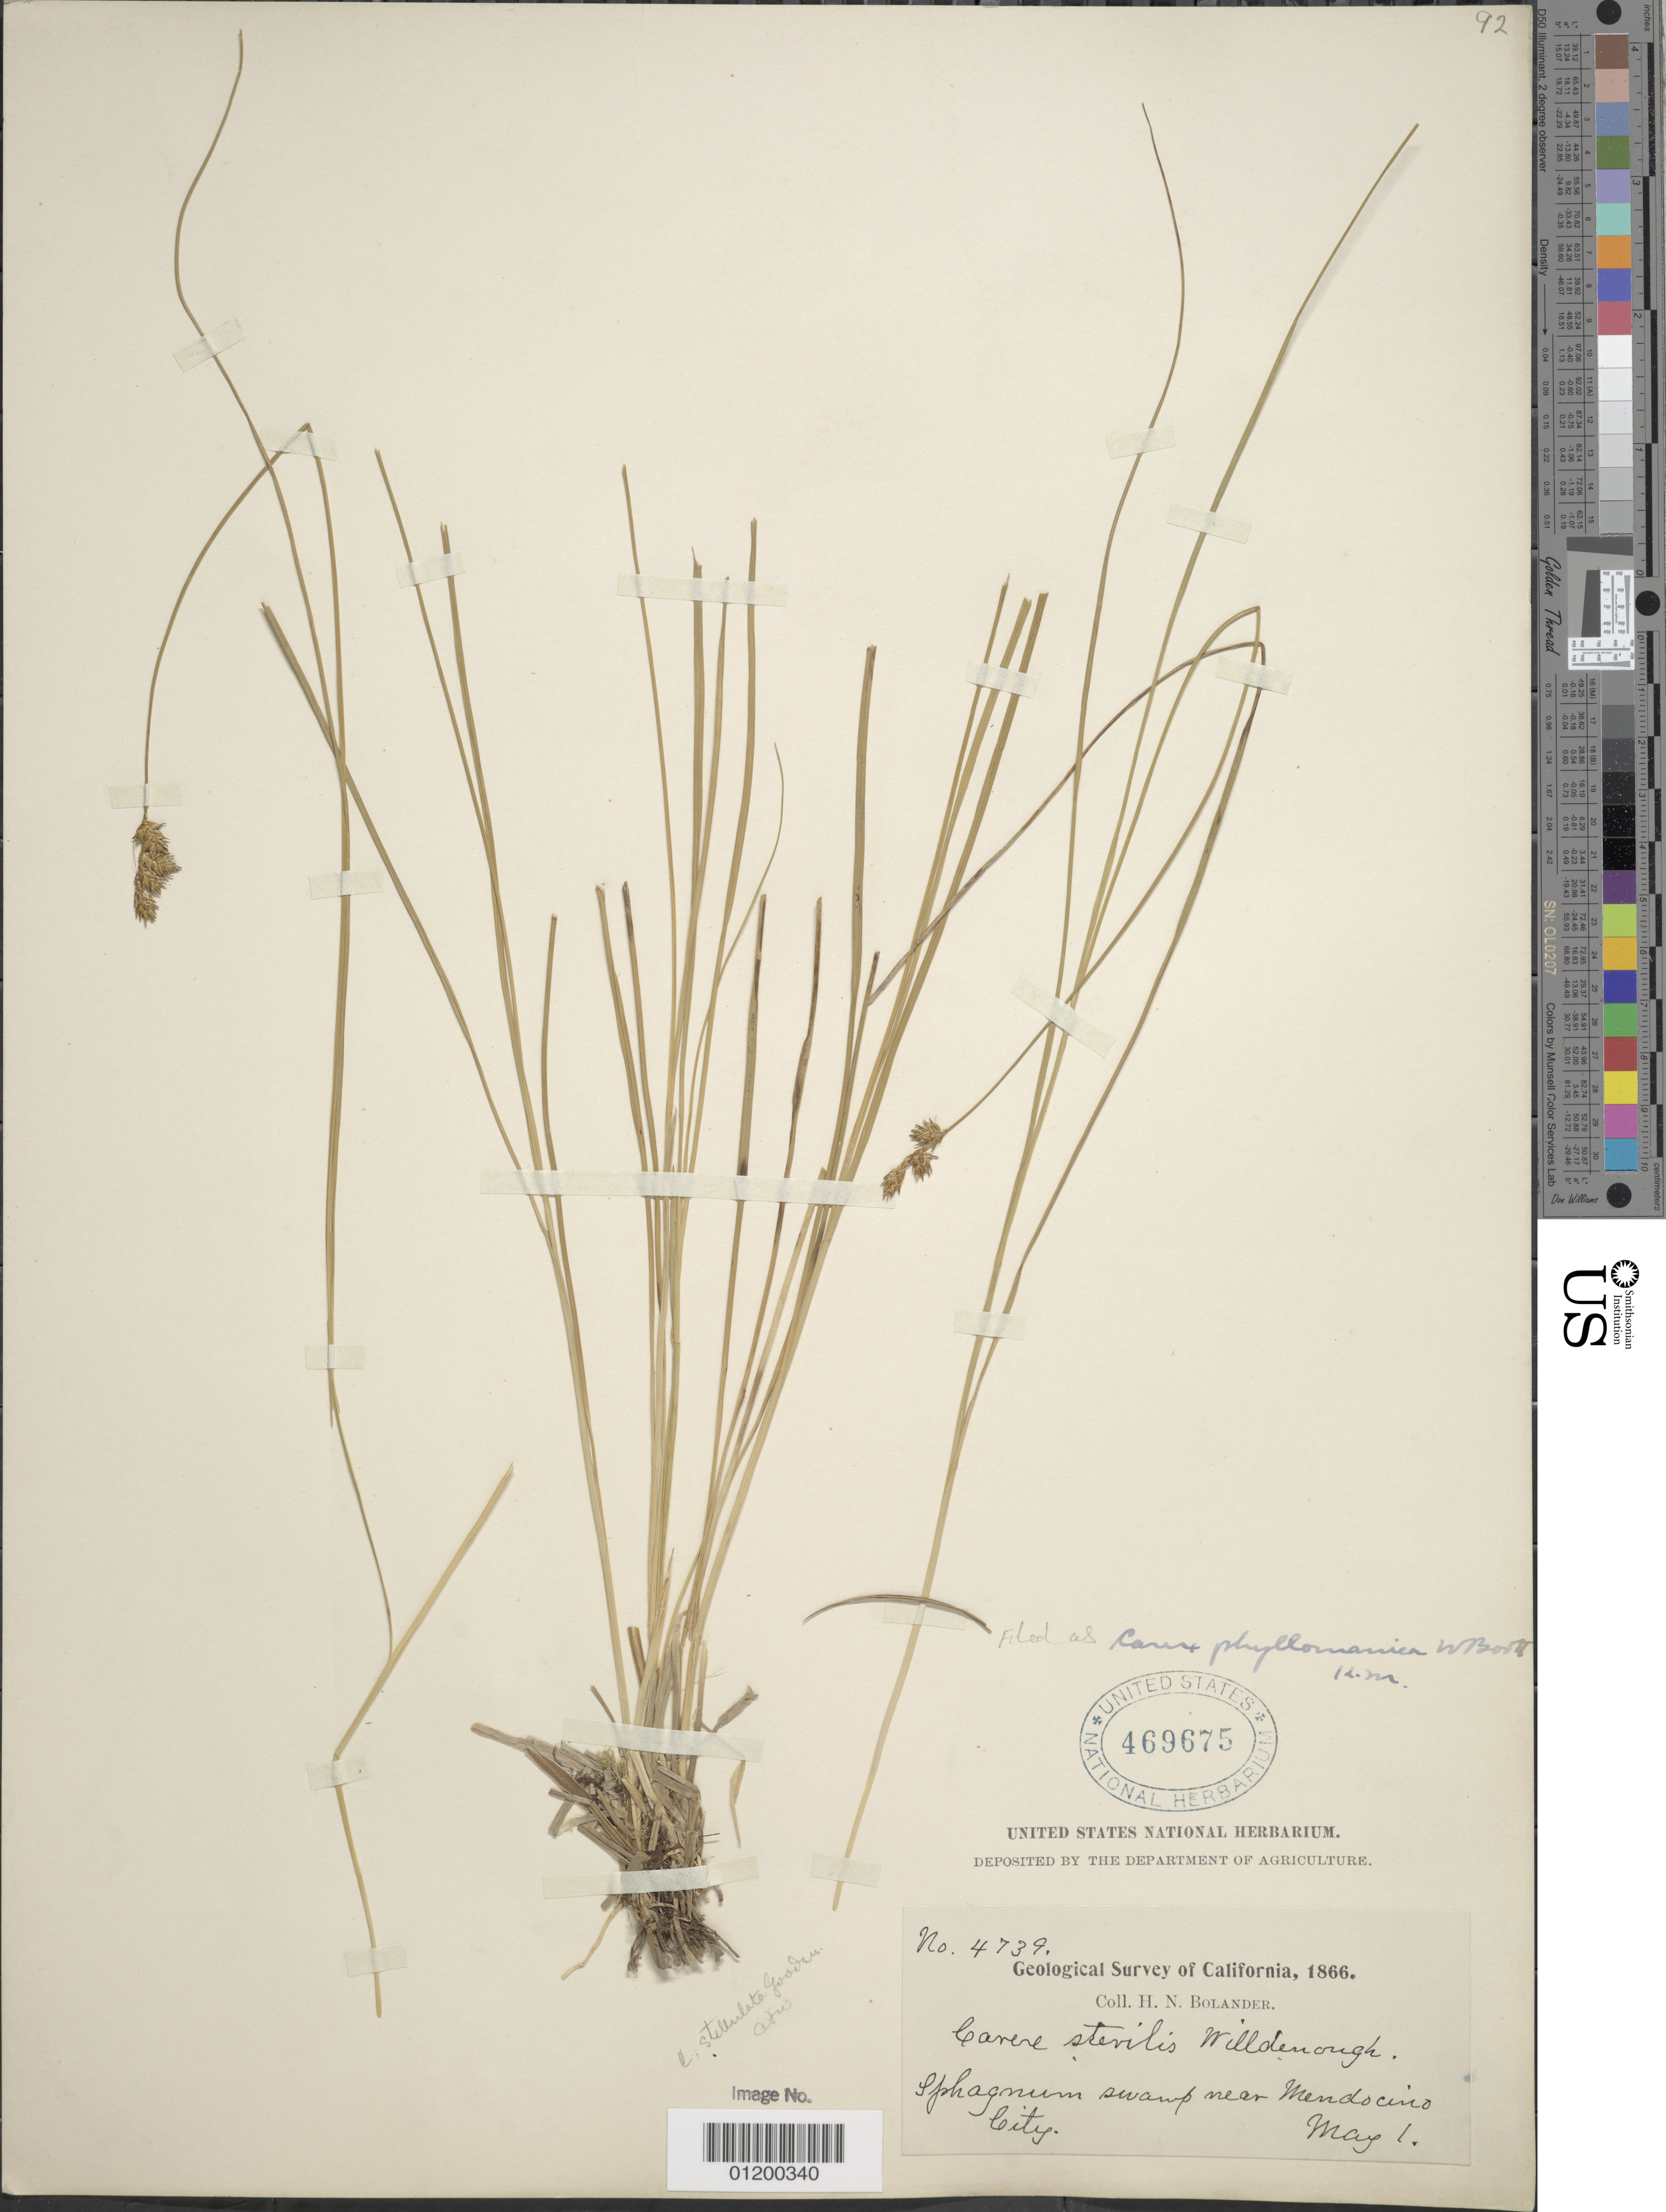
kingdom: Plantae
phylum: Tracheophyta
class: Liliopsida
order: Poales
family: Cyperaceae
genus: Carex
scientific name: Carex echinata subsp. phyllomanica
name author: (W. Boott) Reznicek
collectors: H. Bolander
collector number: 4739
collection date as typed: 01 May 1866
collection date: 1866-05-01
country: United States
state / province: California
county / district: Mendocino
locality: Shagnum swamp near Mendocino City.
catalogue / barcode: US 469675